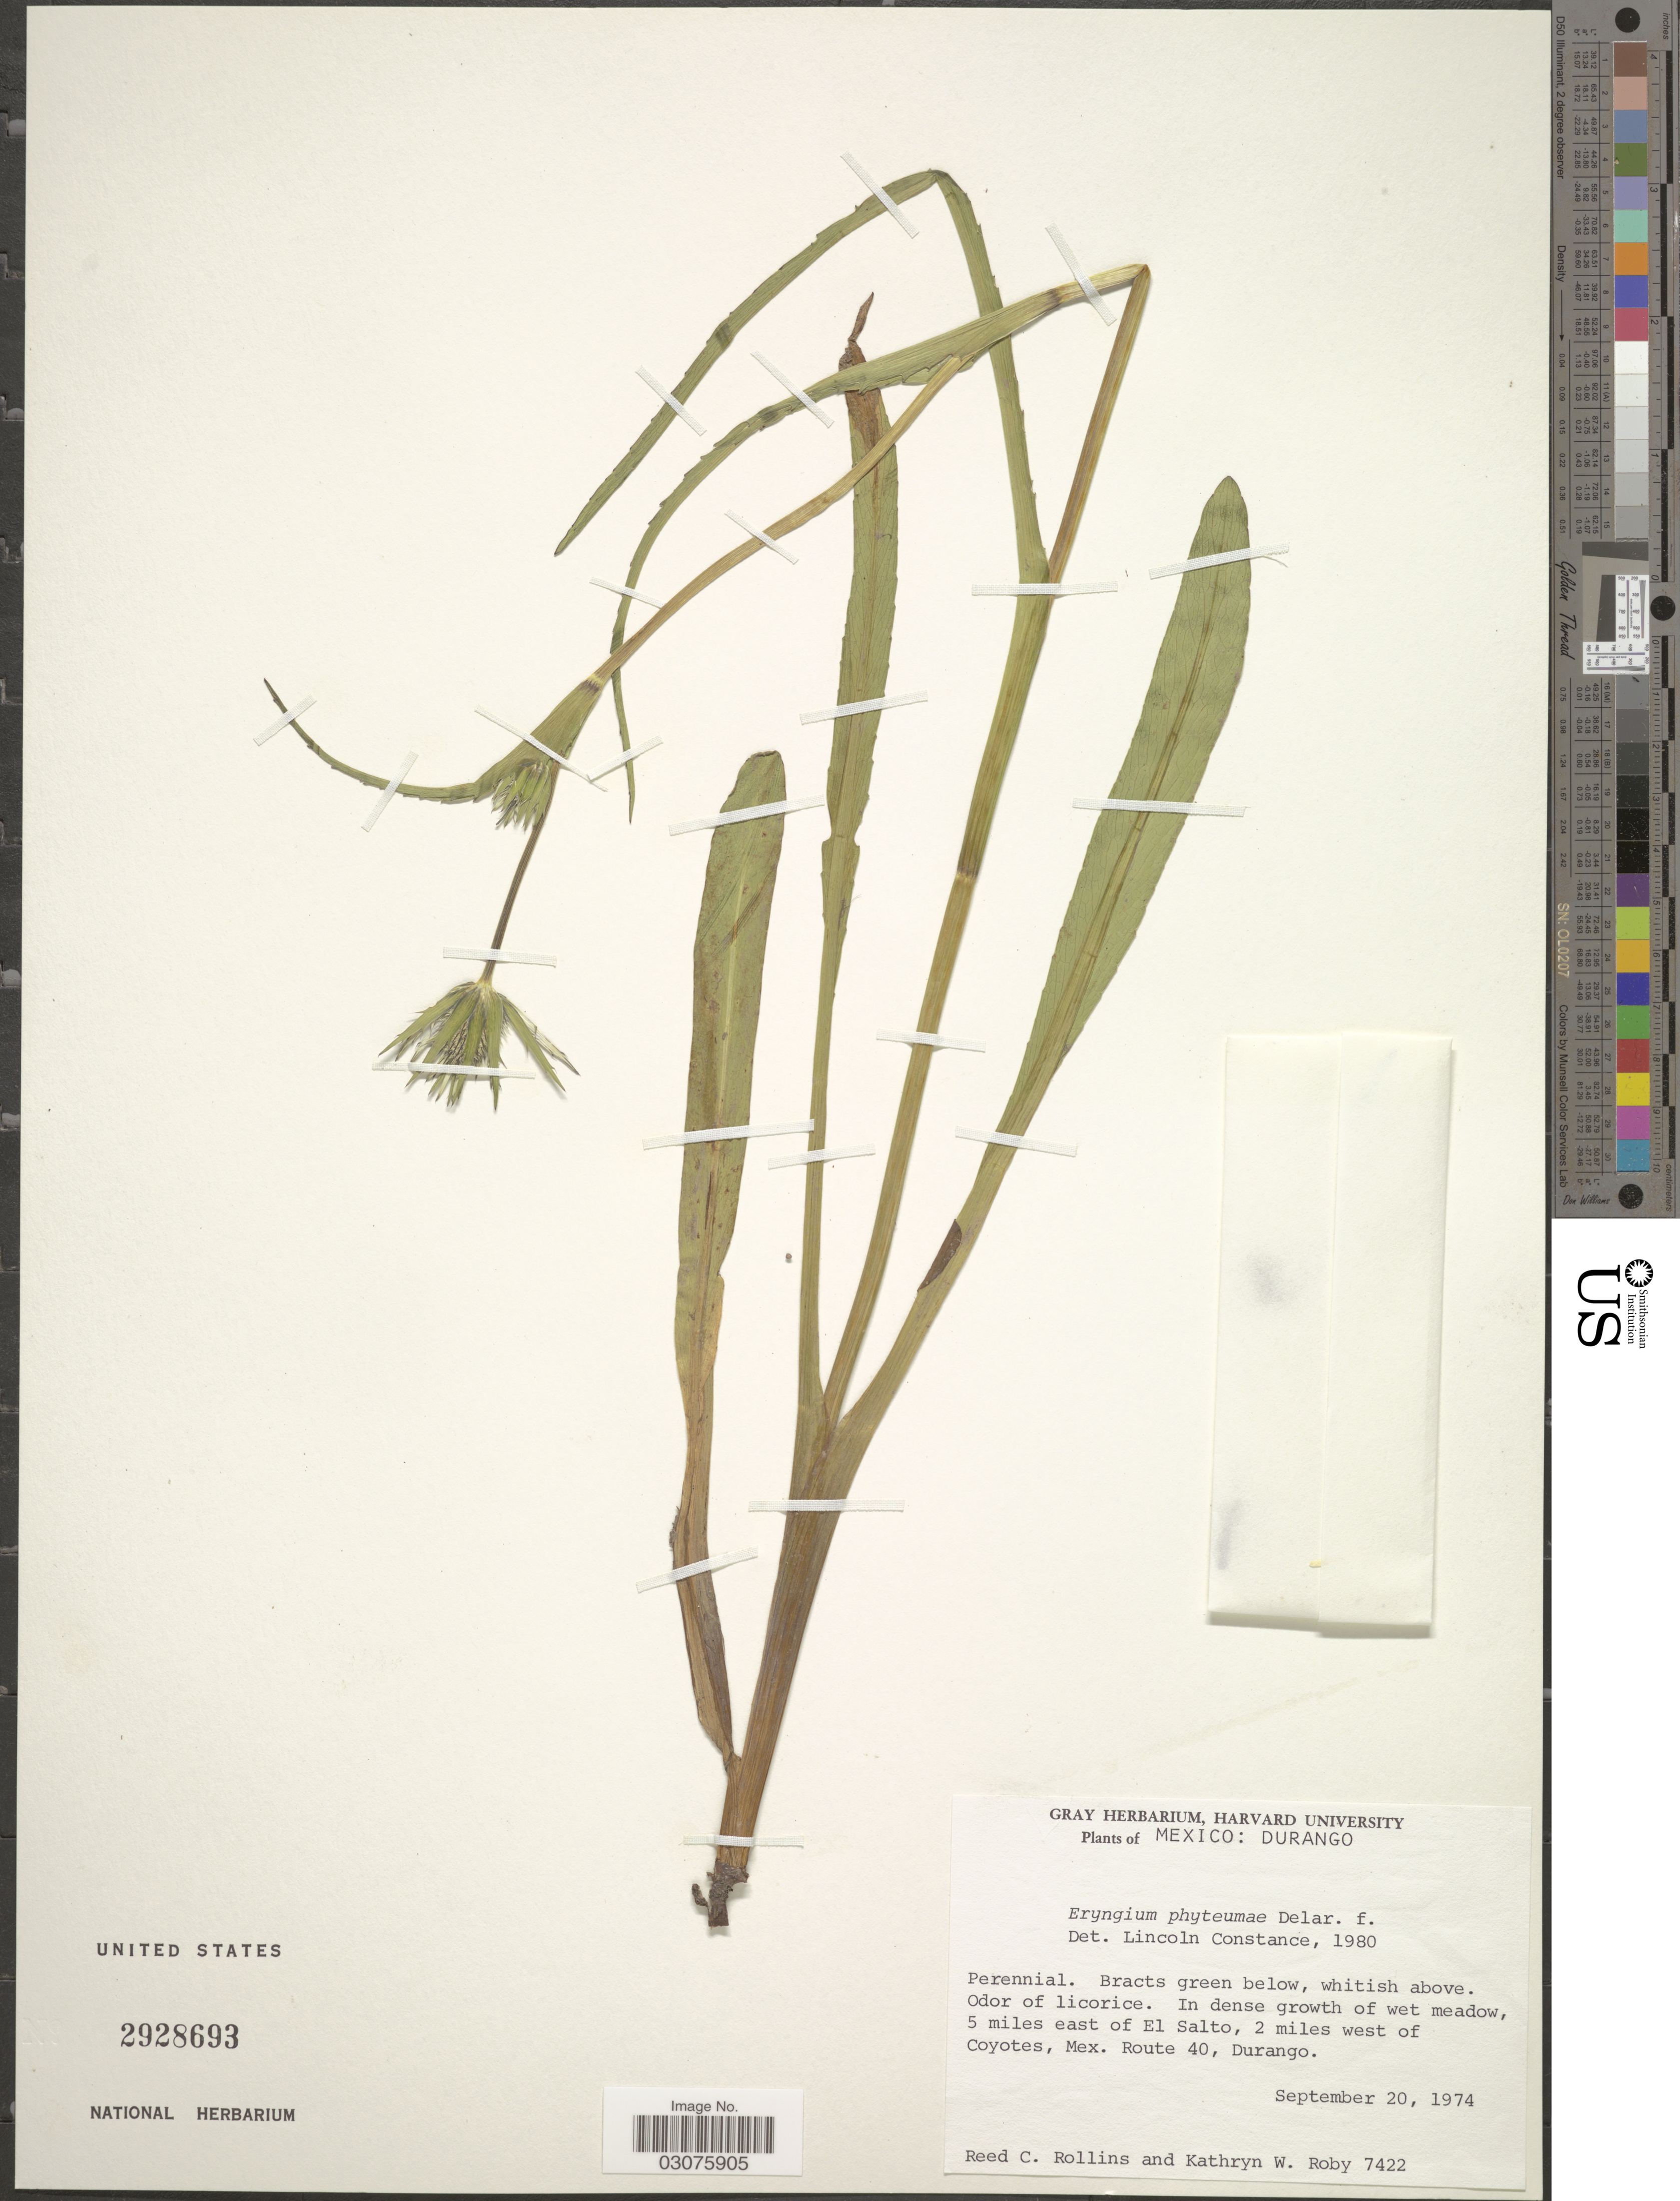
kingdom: Plantae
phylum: Tracheophyta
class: Magnoliopsida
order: Apiales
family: Apiaceae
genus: Eryngium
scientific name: Eryngium phyteumae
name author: F. Delaroche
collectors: R. C. Rollins & K. W. Roby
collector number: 7422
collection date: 1974-09-20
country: Mexico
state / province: Durango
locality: In dense growth of wet meadow, 5 miles east of El Salto, 2 miles west of Coyotes, Mex. Route 40, Durango.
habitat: in dense growth of wet meadow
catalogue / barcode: US 2928693